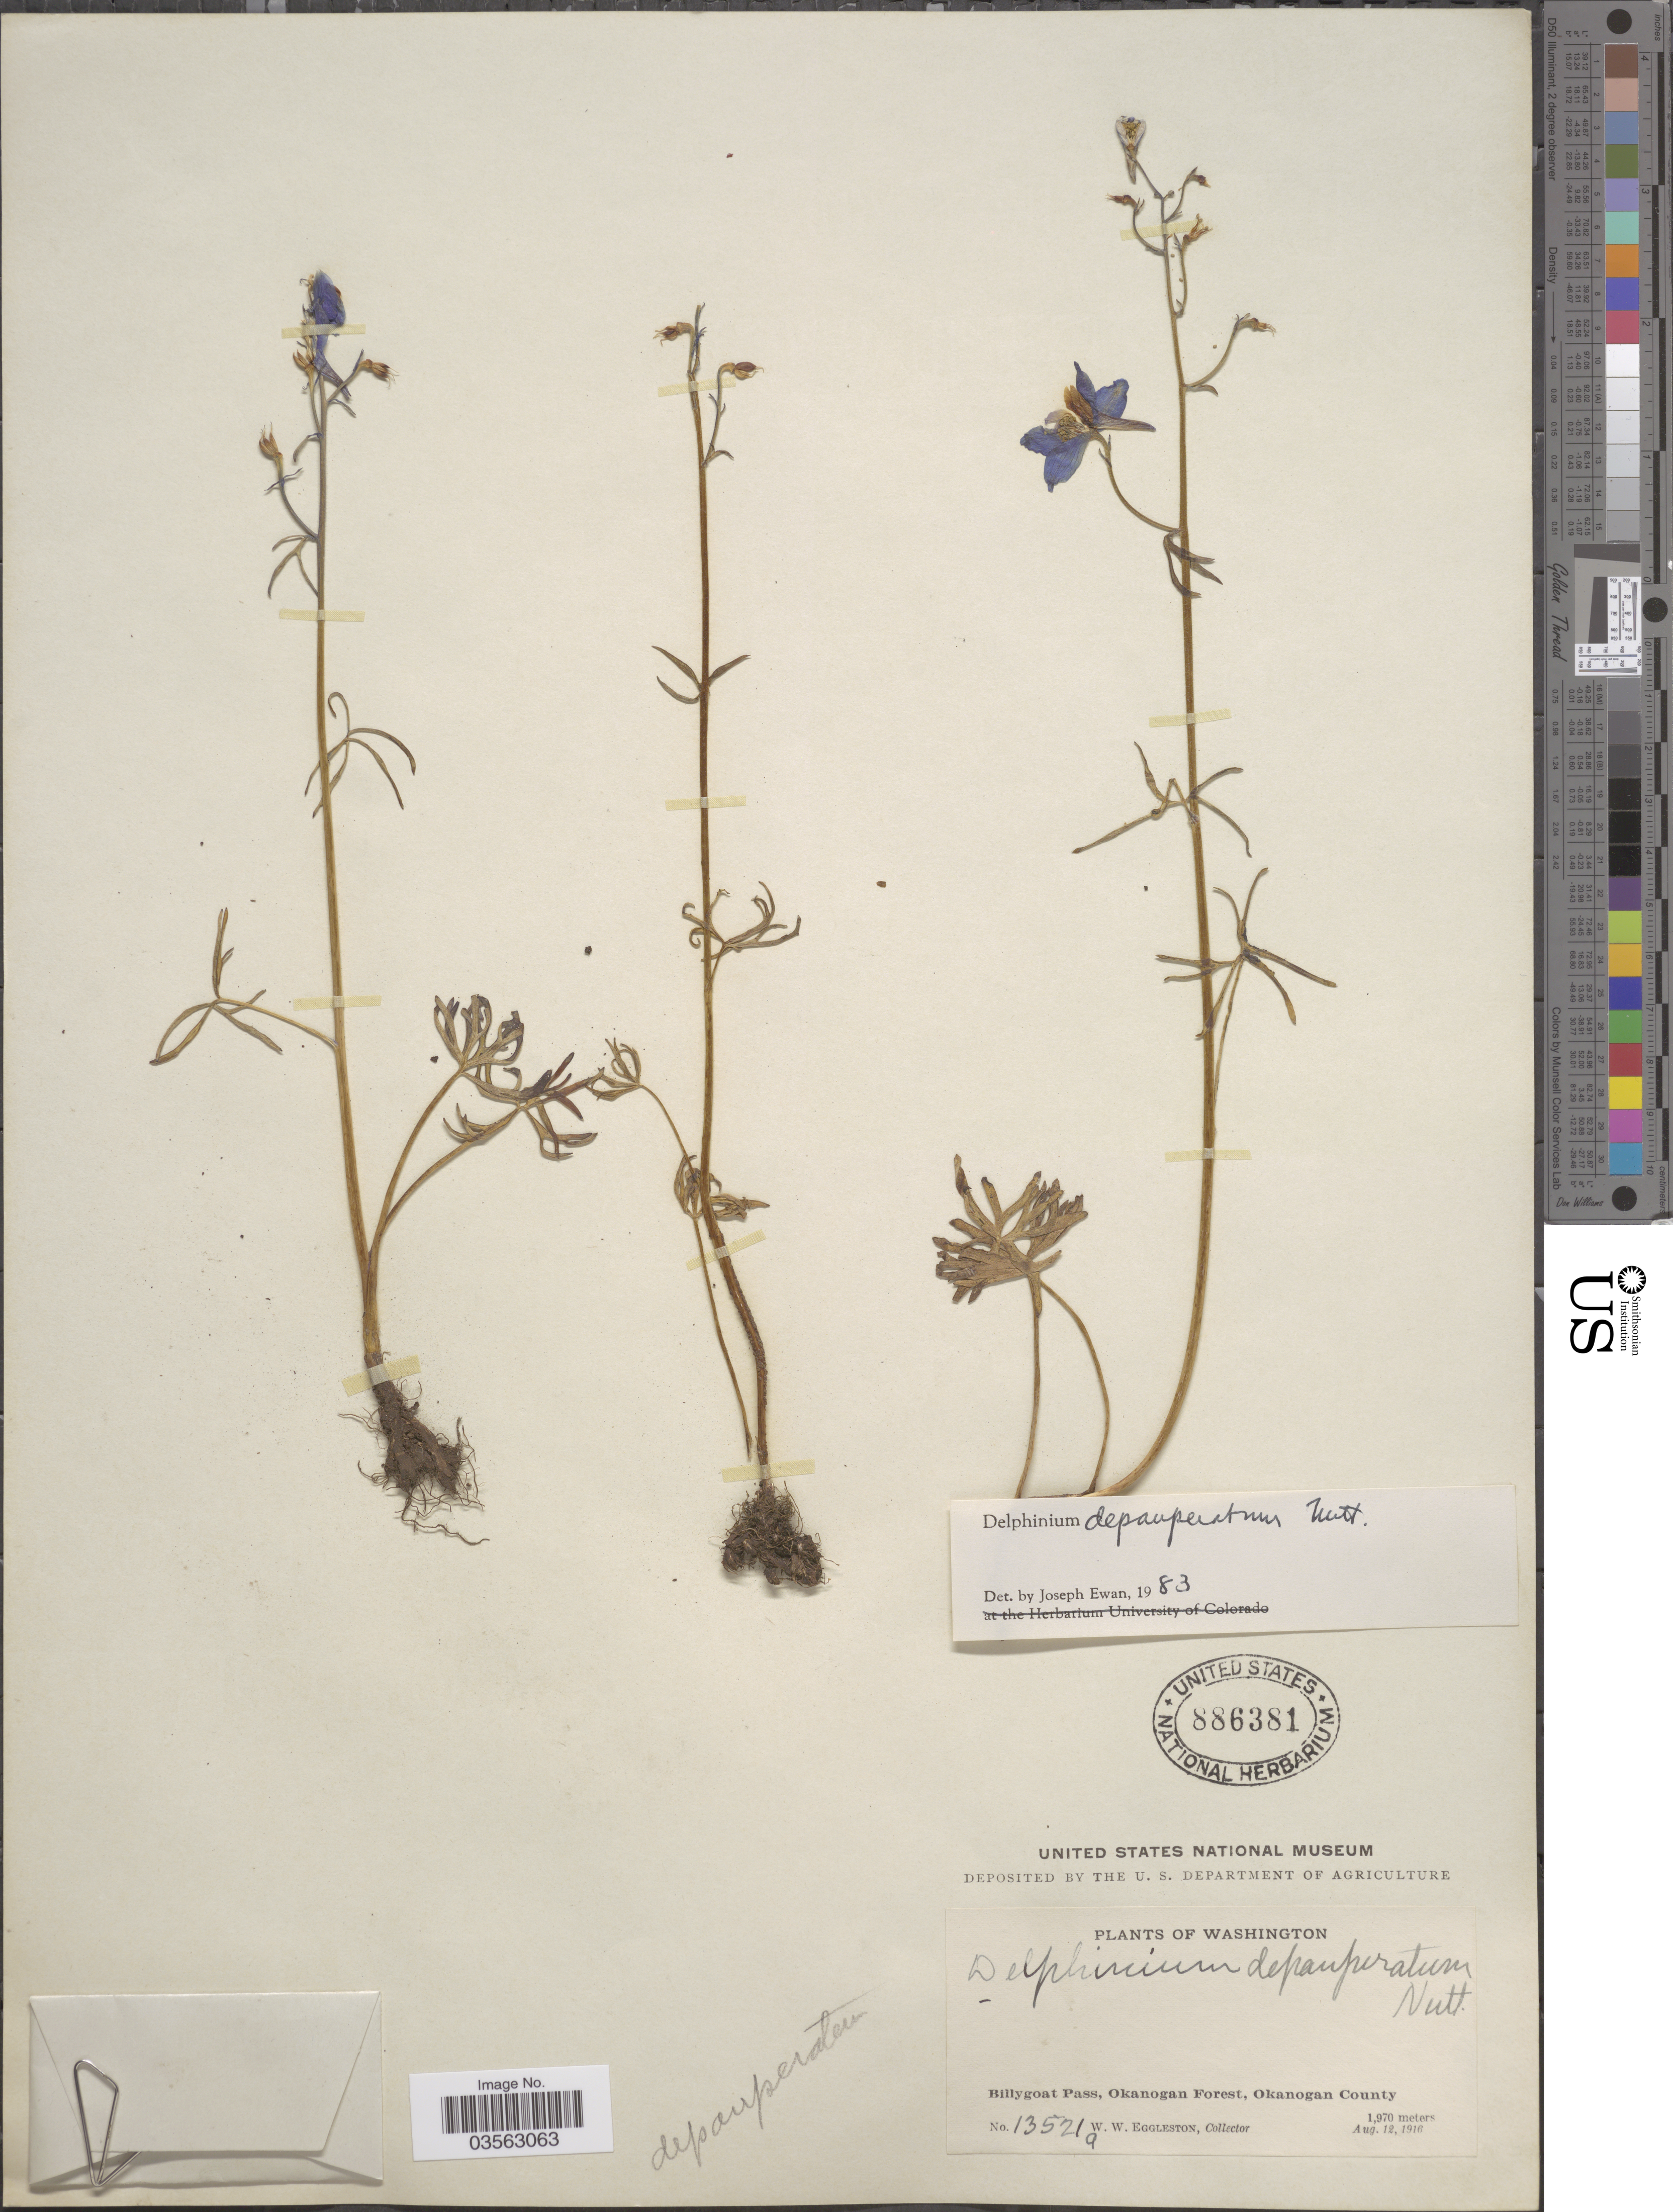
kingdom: Plantae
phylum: Tracheophyta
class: Magnoliopsida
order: Ranunculales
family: Ranunculaceae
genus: Delphinium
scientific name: Delphinium depauperatum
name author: Nutt.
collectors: W. W. Eggleston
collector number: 13521a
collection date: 1916-08-12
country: United States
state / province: Washington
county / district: Okanogan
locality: Billygoat Pass, Okanogan Forest, Okanogan County.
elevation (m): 1970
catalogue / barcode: US 886381